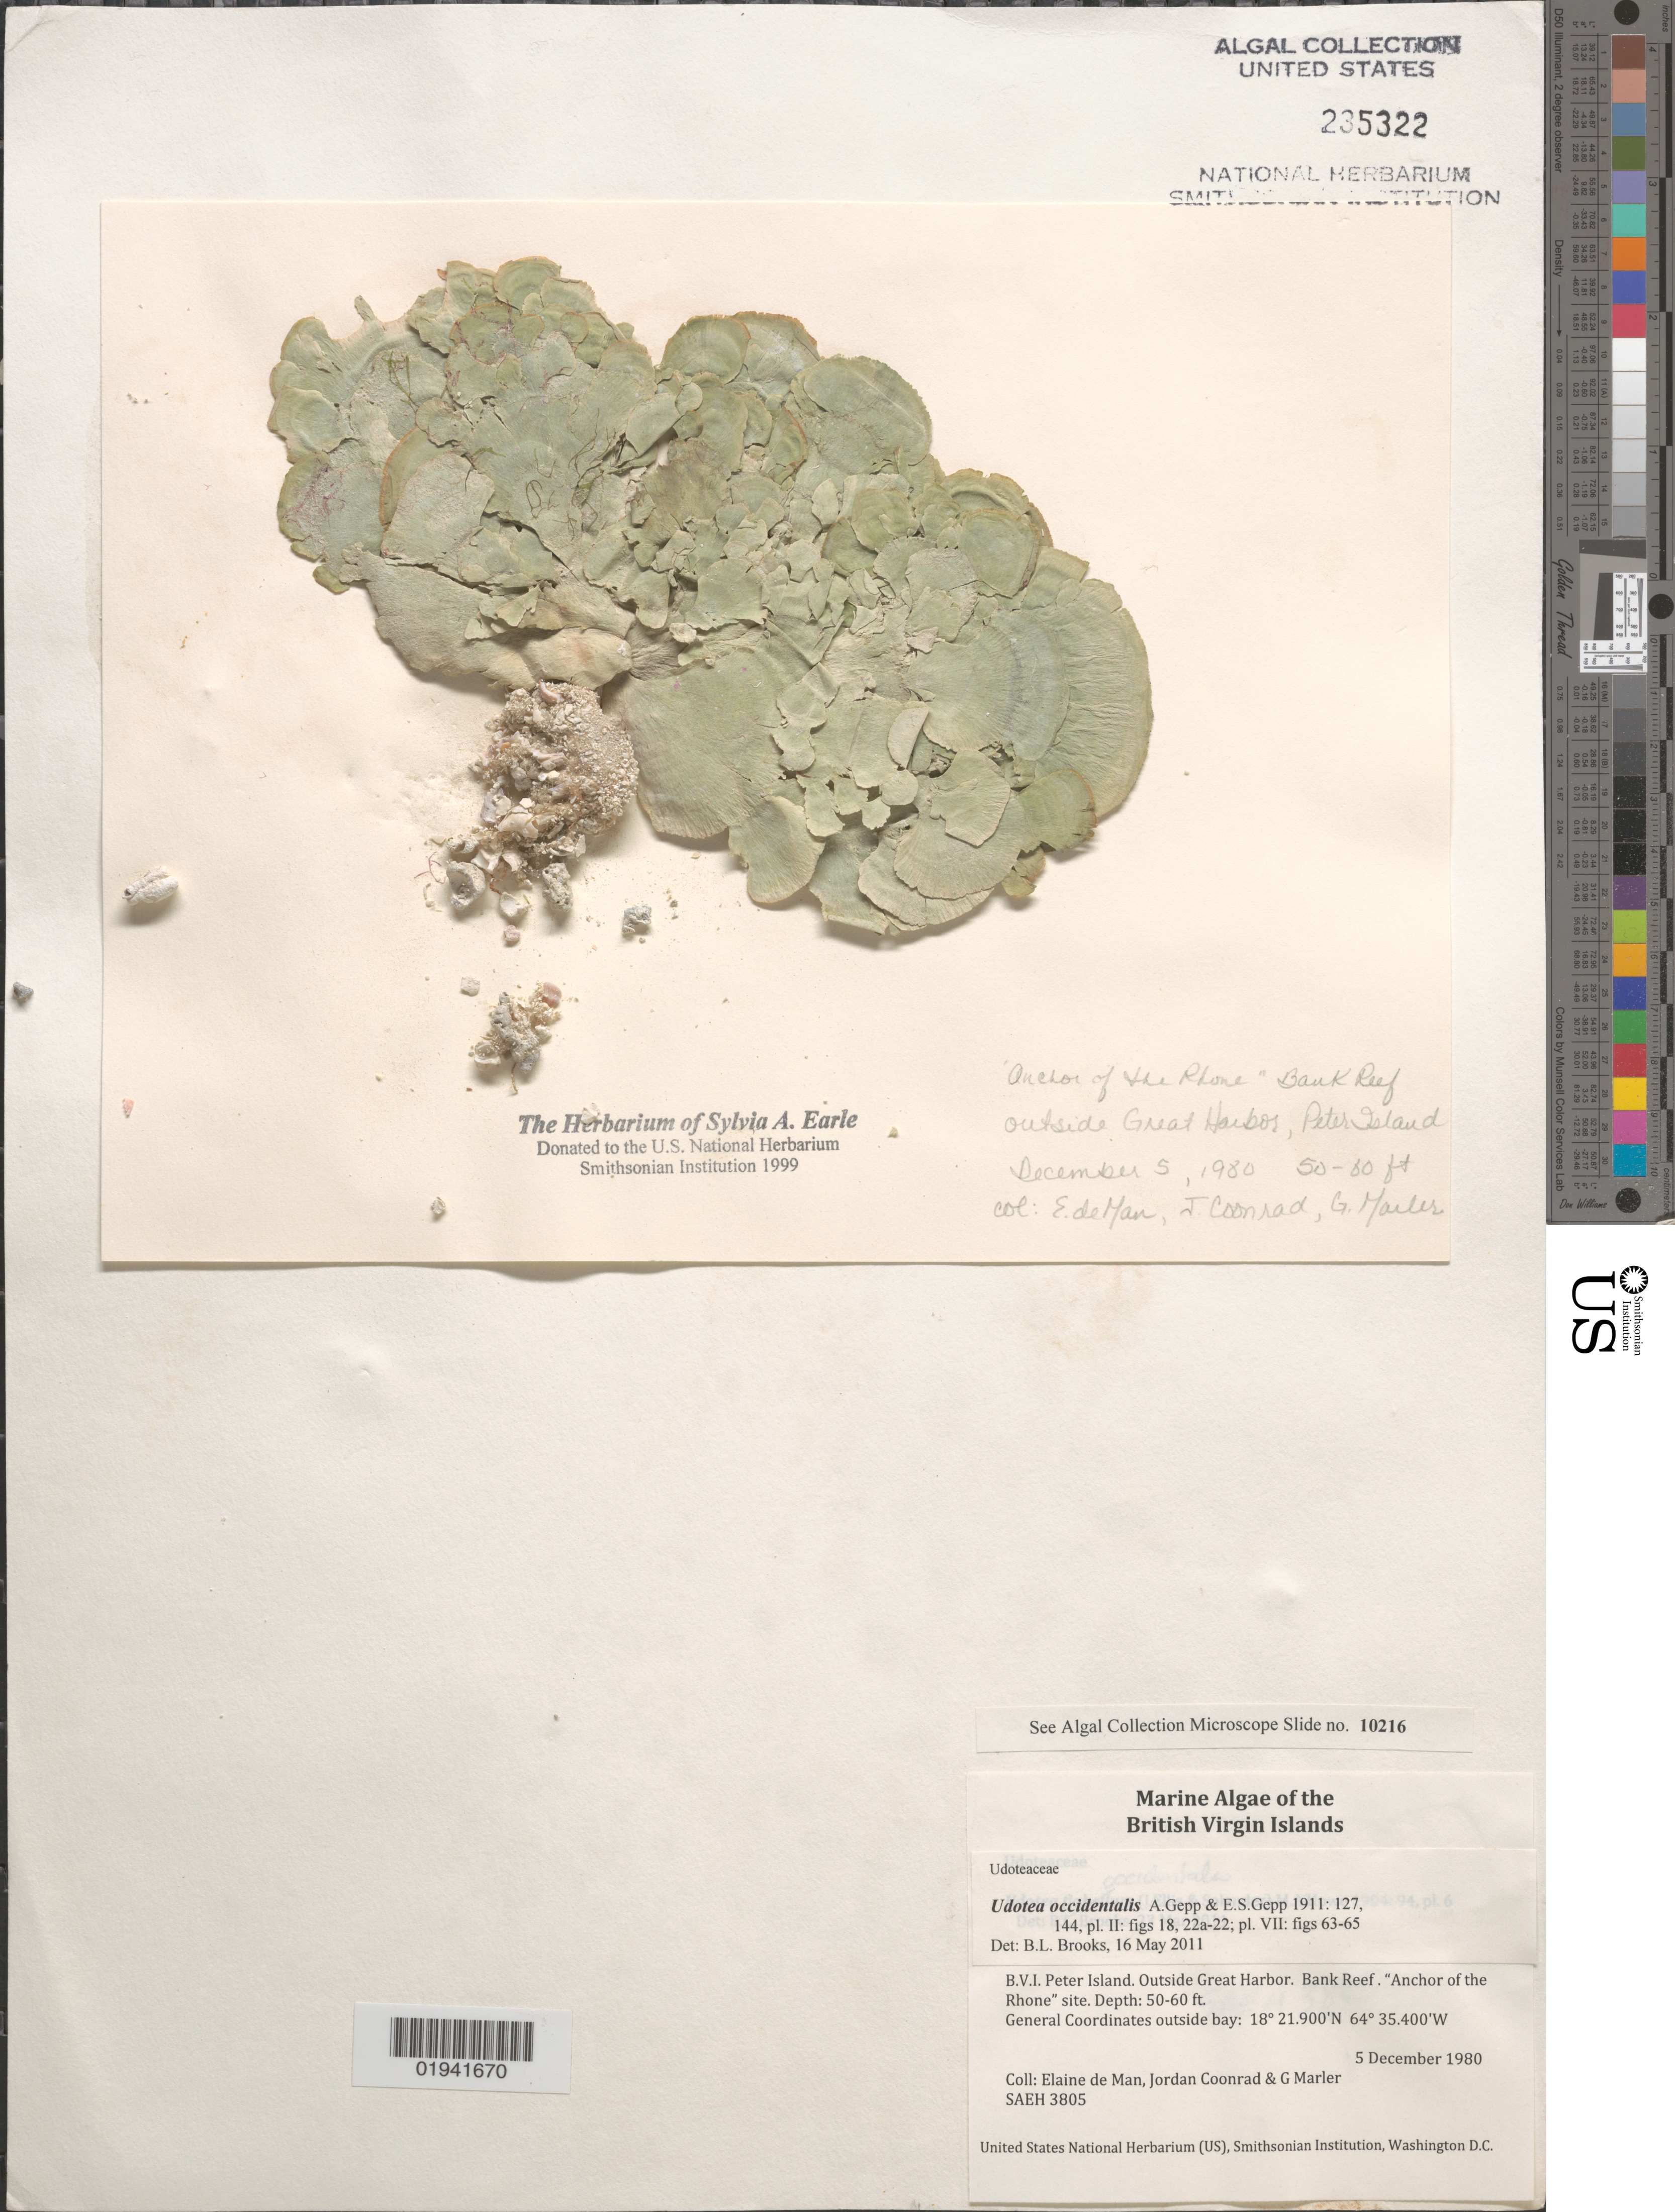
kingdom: Plantae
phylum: Chlorophyta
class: Ulvophyceae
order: Bryopsidales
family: Udoteaceae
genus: Udotea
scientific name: Udotea occidentalis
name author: A. Gepp & E. Gepp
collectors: E. de Man, J. Coonrad & G. Marler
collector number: SAEH3805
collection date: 1980-12-05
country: British Virgin Islands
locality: B.V.I. Peter Island. Outside Great Harbor. Bank Reef. "Anchor of the Rhone" site.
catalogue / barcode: US 235322